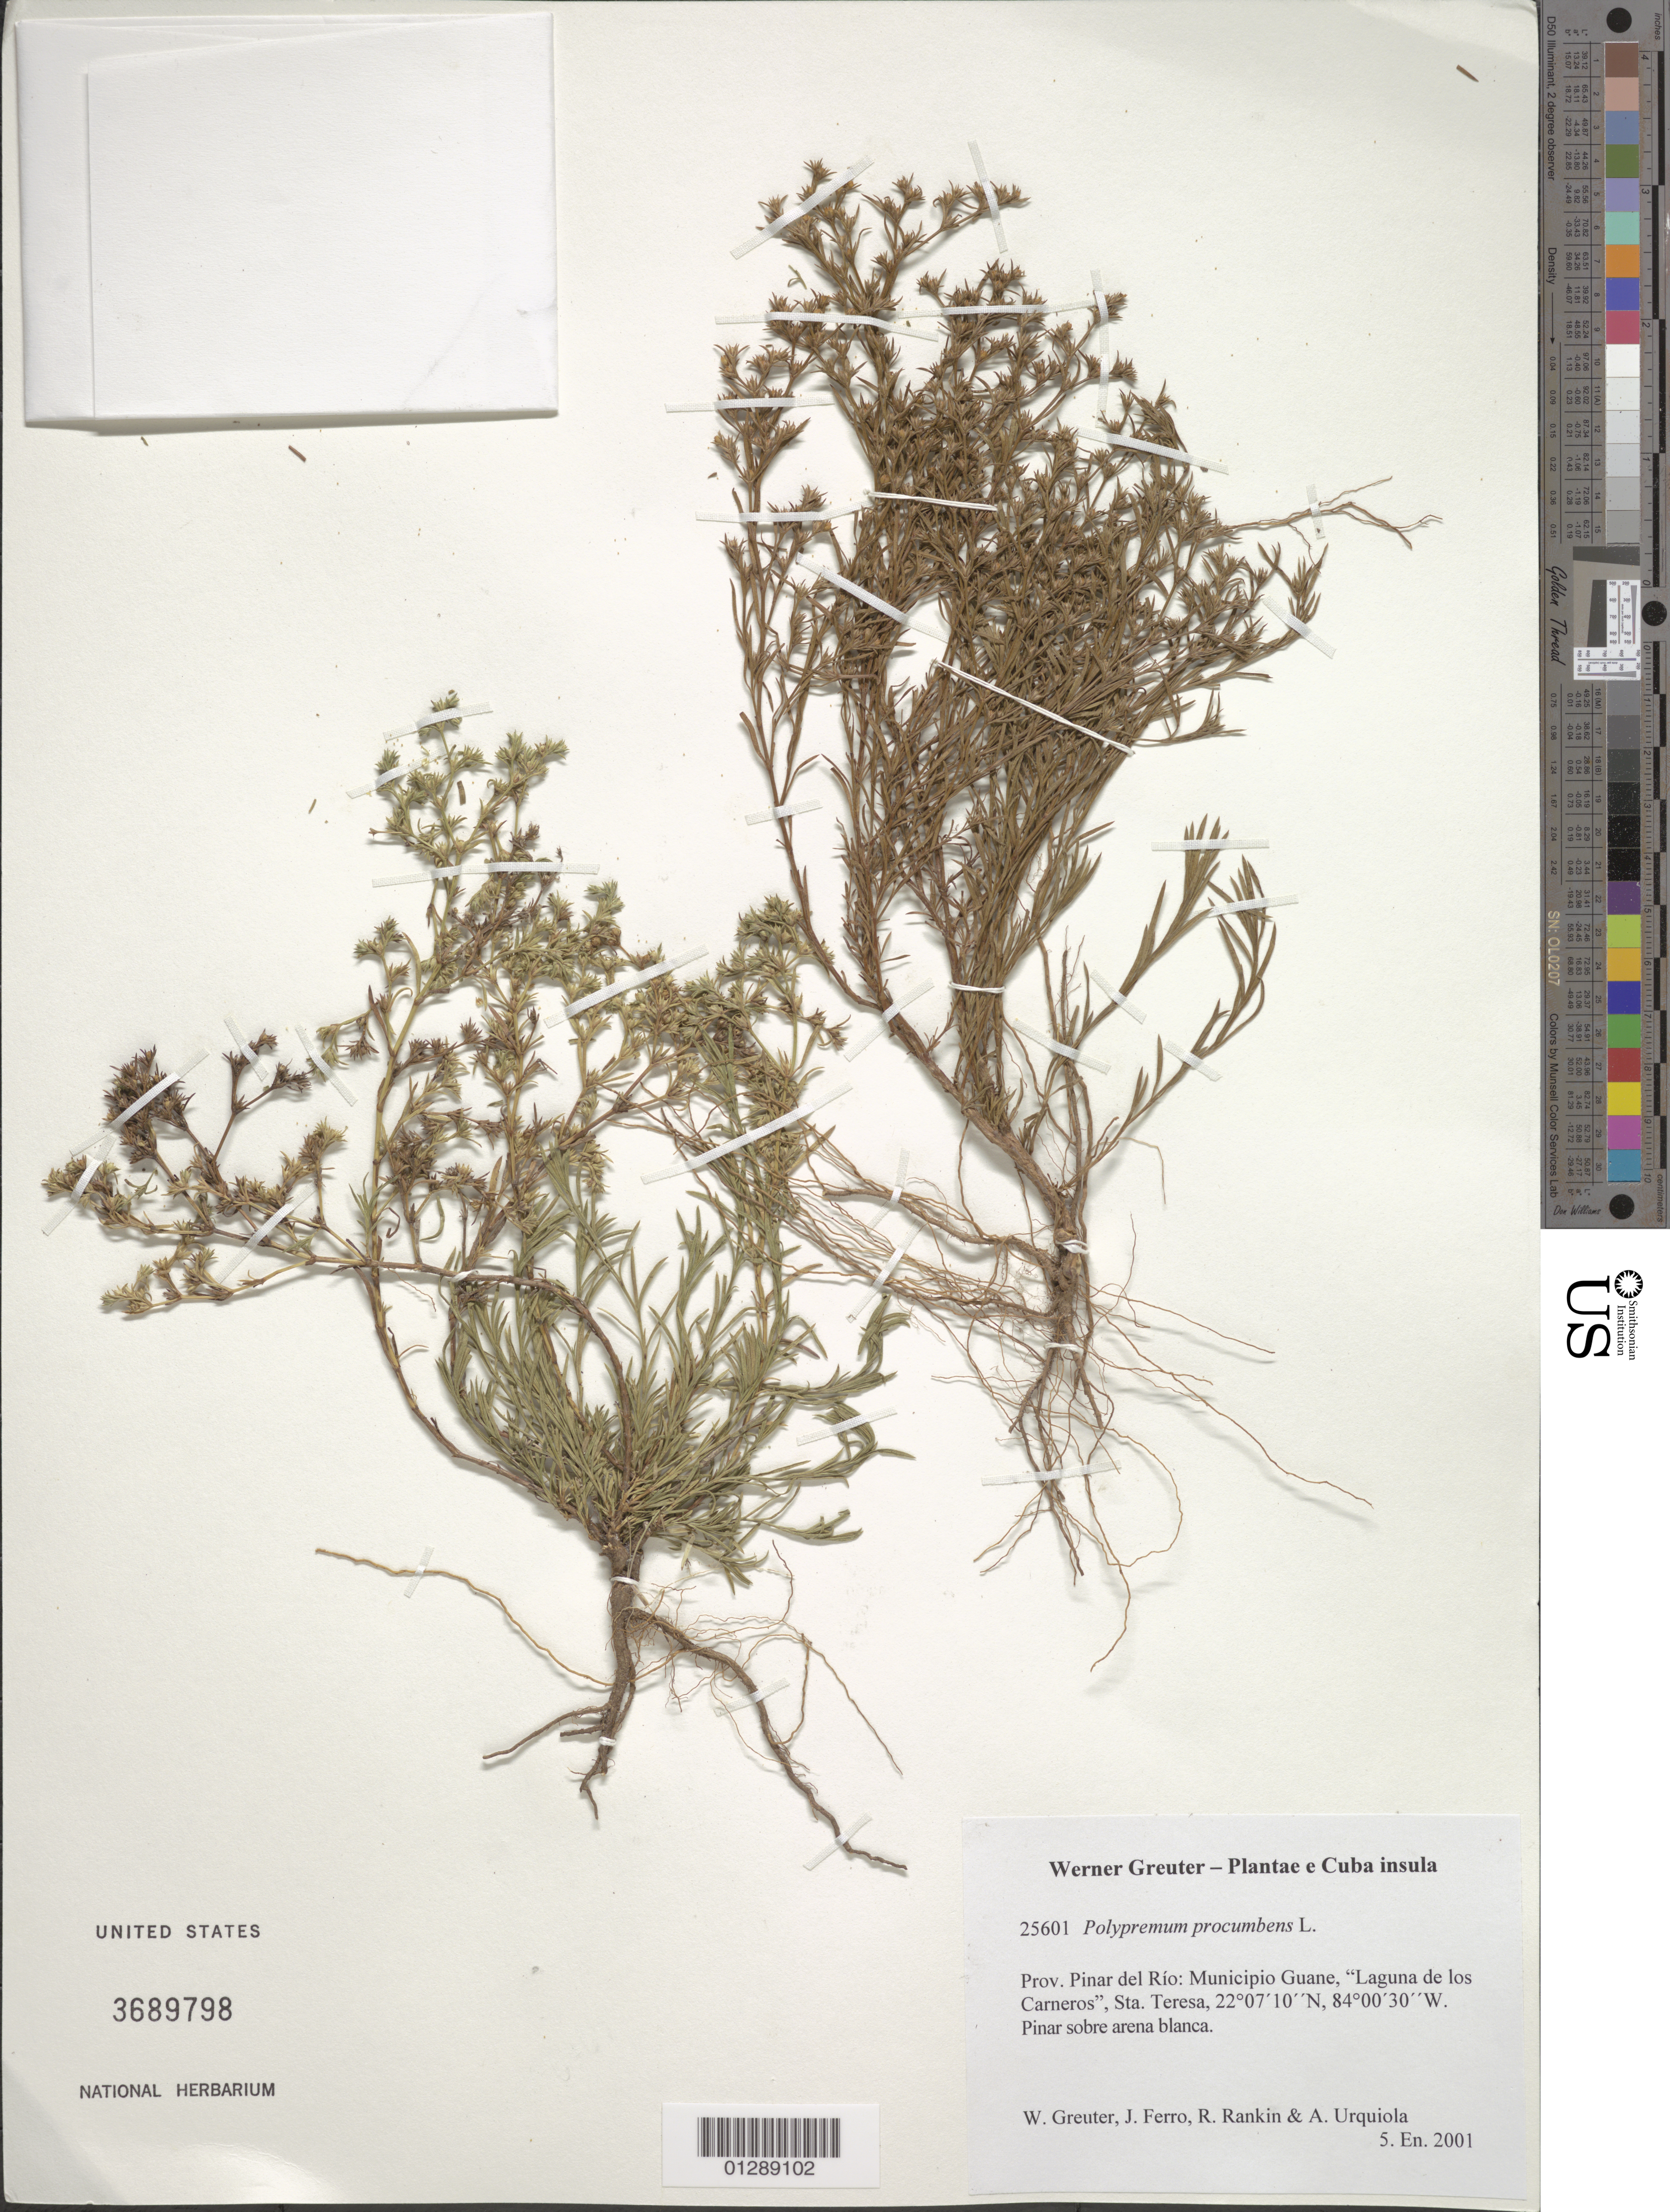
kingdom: Plantae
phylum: Tracheophyta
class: Magnoliopsida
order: Lamiales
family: Tetrachondraceae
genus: Polypremum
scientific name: Polypremum procumbens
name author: L.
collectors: W. R. Greuter, J. Ferro, R. Rankin Rodriguez & A. Urquiola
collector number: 25601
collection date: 2001-01-05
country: Cuba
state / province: Pinar del Rio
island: Cuba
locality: Municipio Guane, "Laguna de los Carneros", Sta. Teresa.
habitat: Pinar sobre arena blanca, en el margen de la carretera.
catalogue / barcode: US 3689798